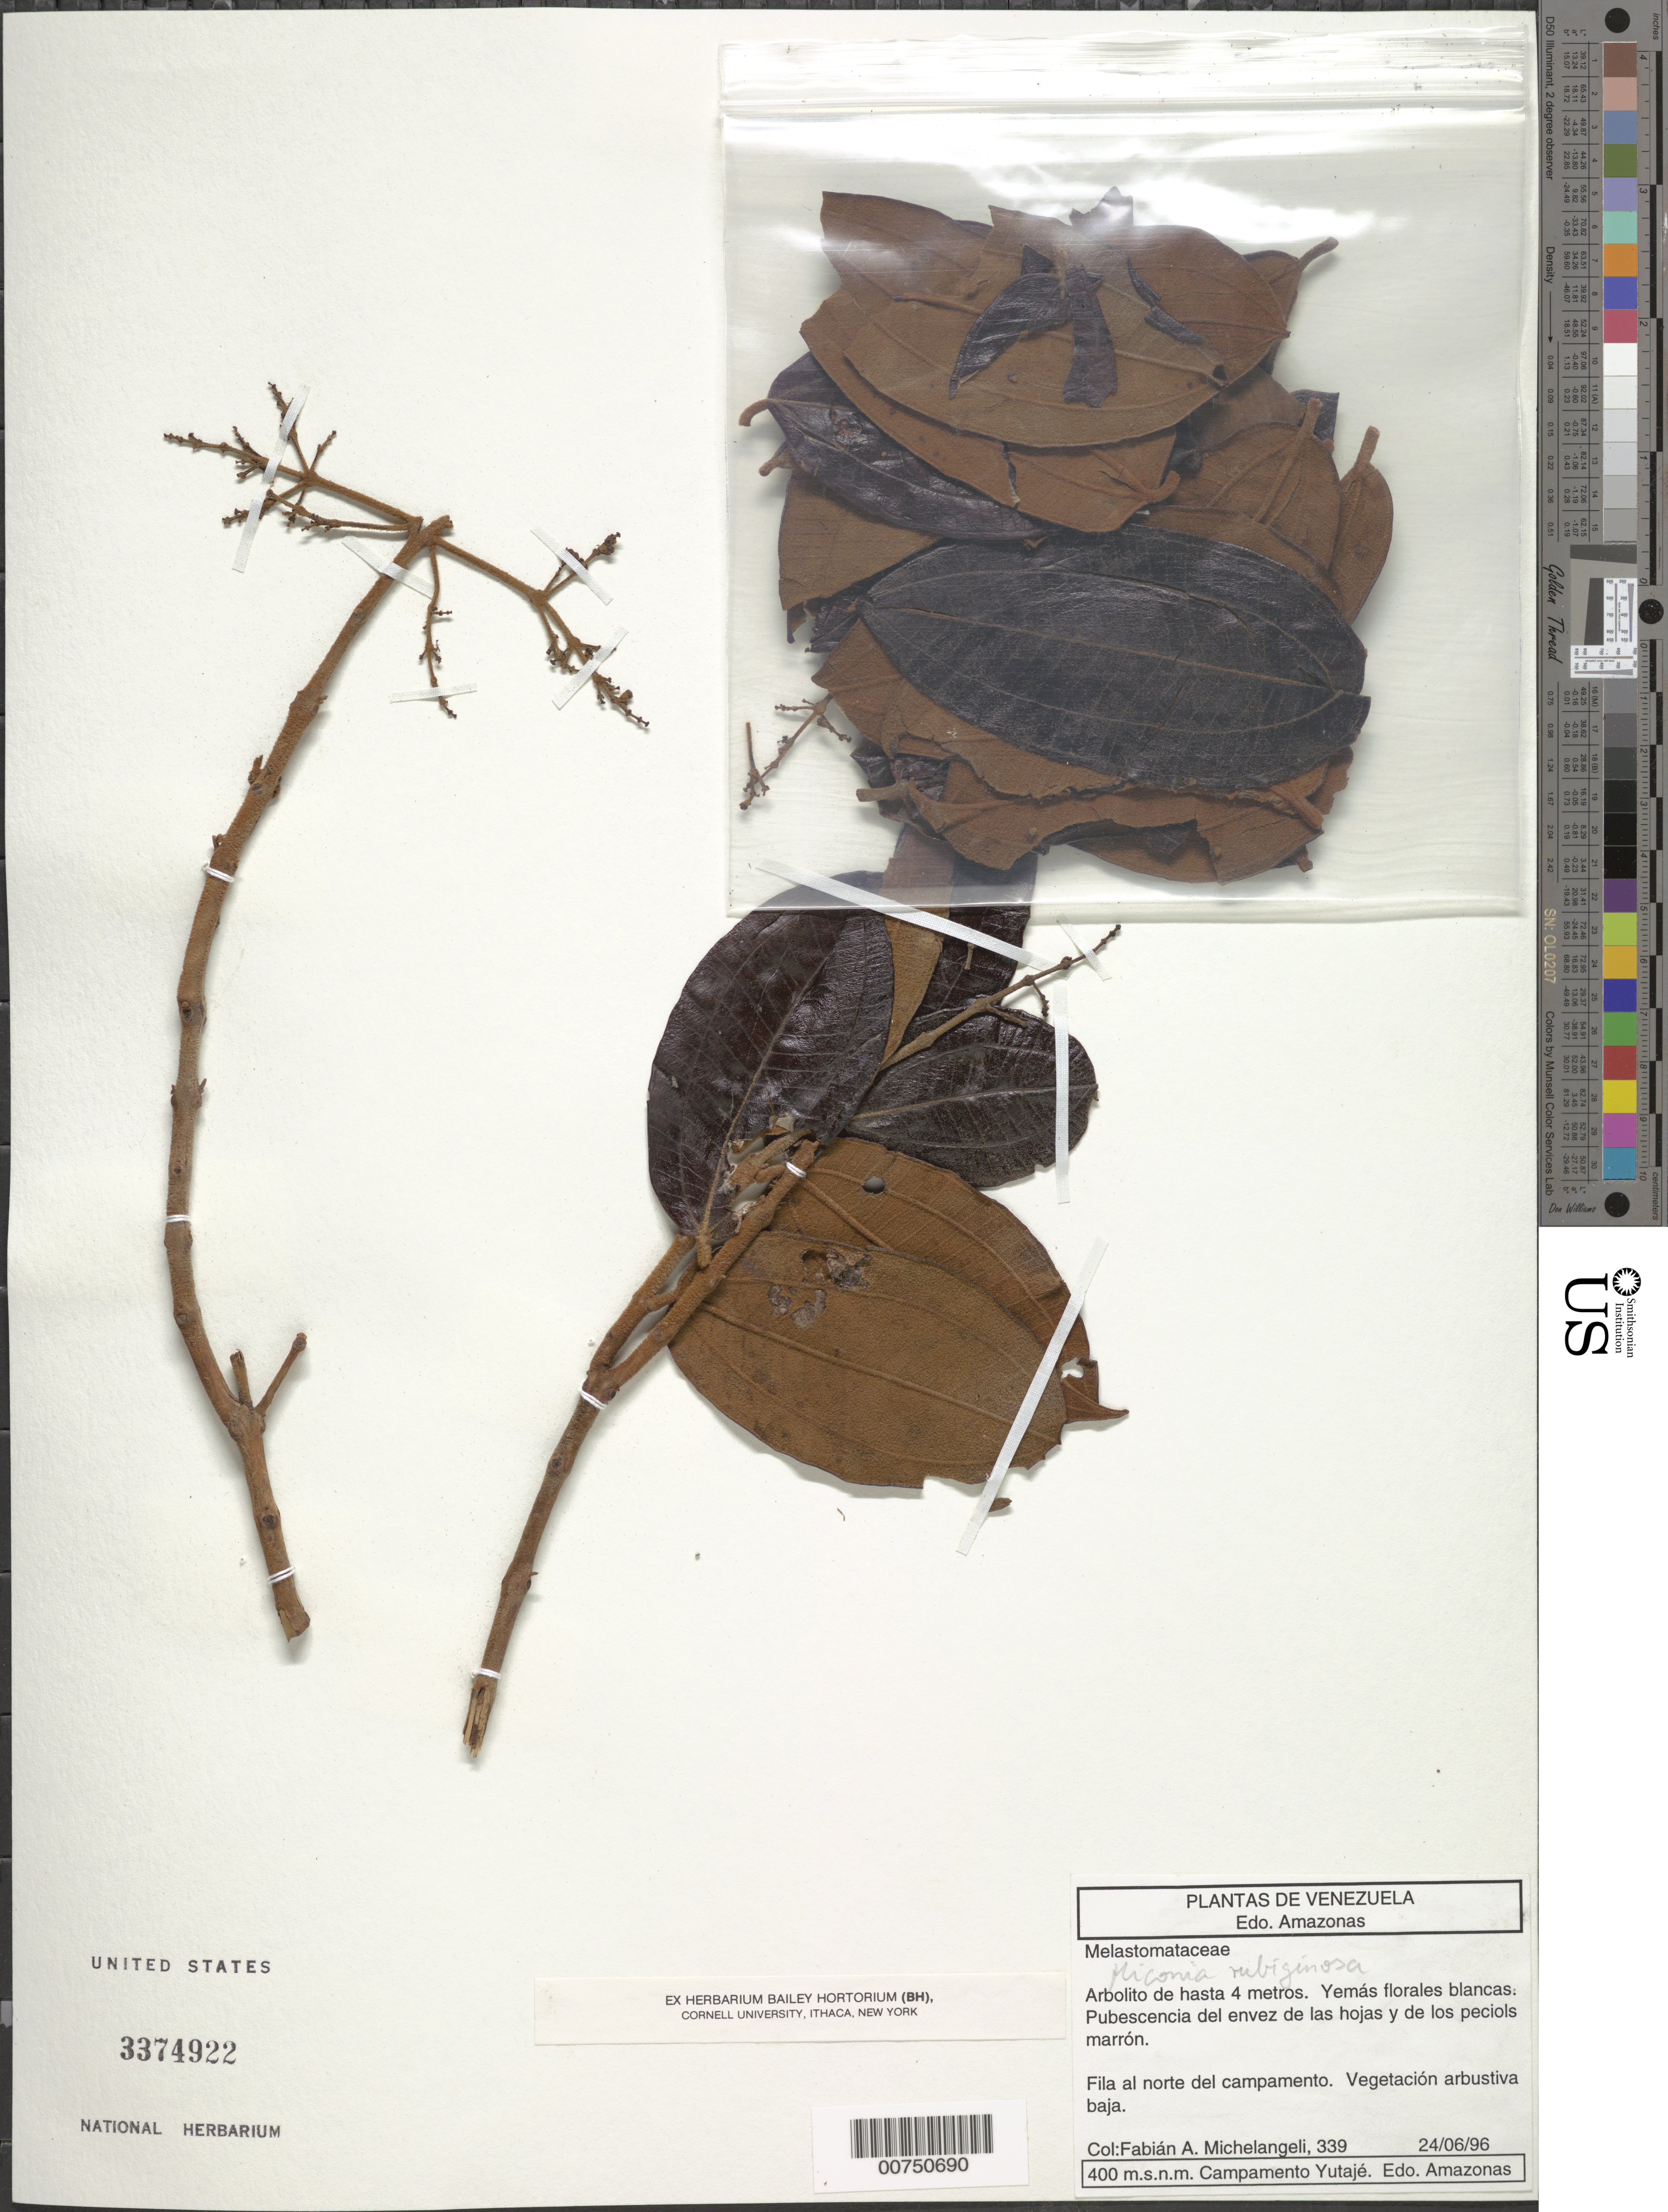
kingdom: Plantae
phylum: Tracheophyta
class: Magnoliopsida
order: Myrtales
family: Melastomataceae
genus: Miconia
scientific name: Miconia rubiginosa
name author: (Bonpl.) DC.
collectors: F. A. Michelangeli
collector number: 339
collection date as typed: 24-Jun-96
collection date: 1996-06-24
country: Venezuela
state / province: Amazonas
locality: Campamento Yutajé, Fila al norte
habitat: Vegetación arbustiva baja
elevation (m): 400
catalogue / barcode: US 3374922